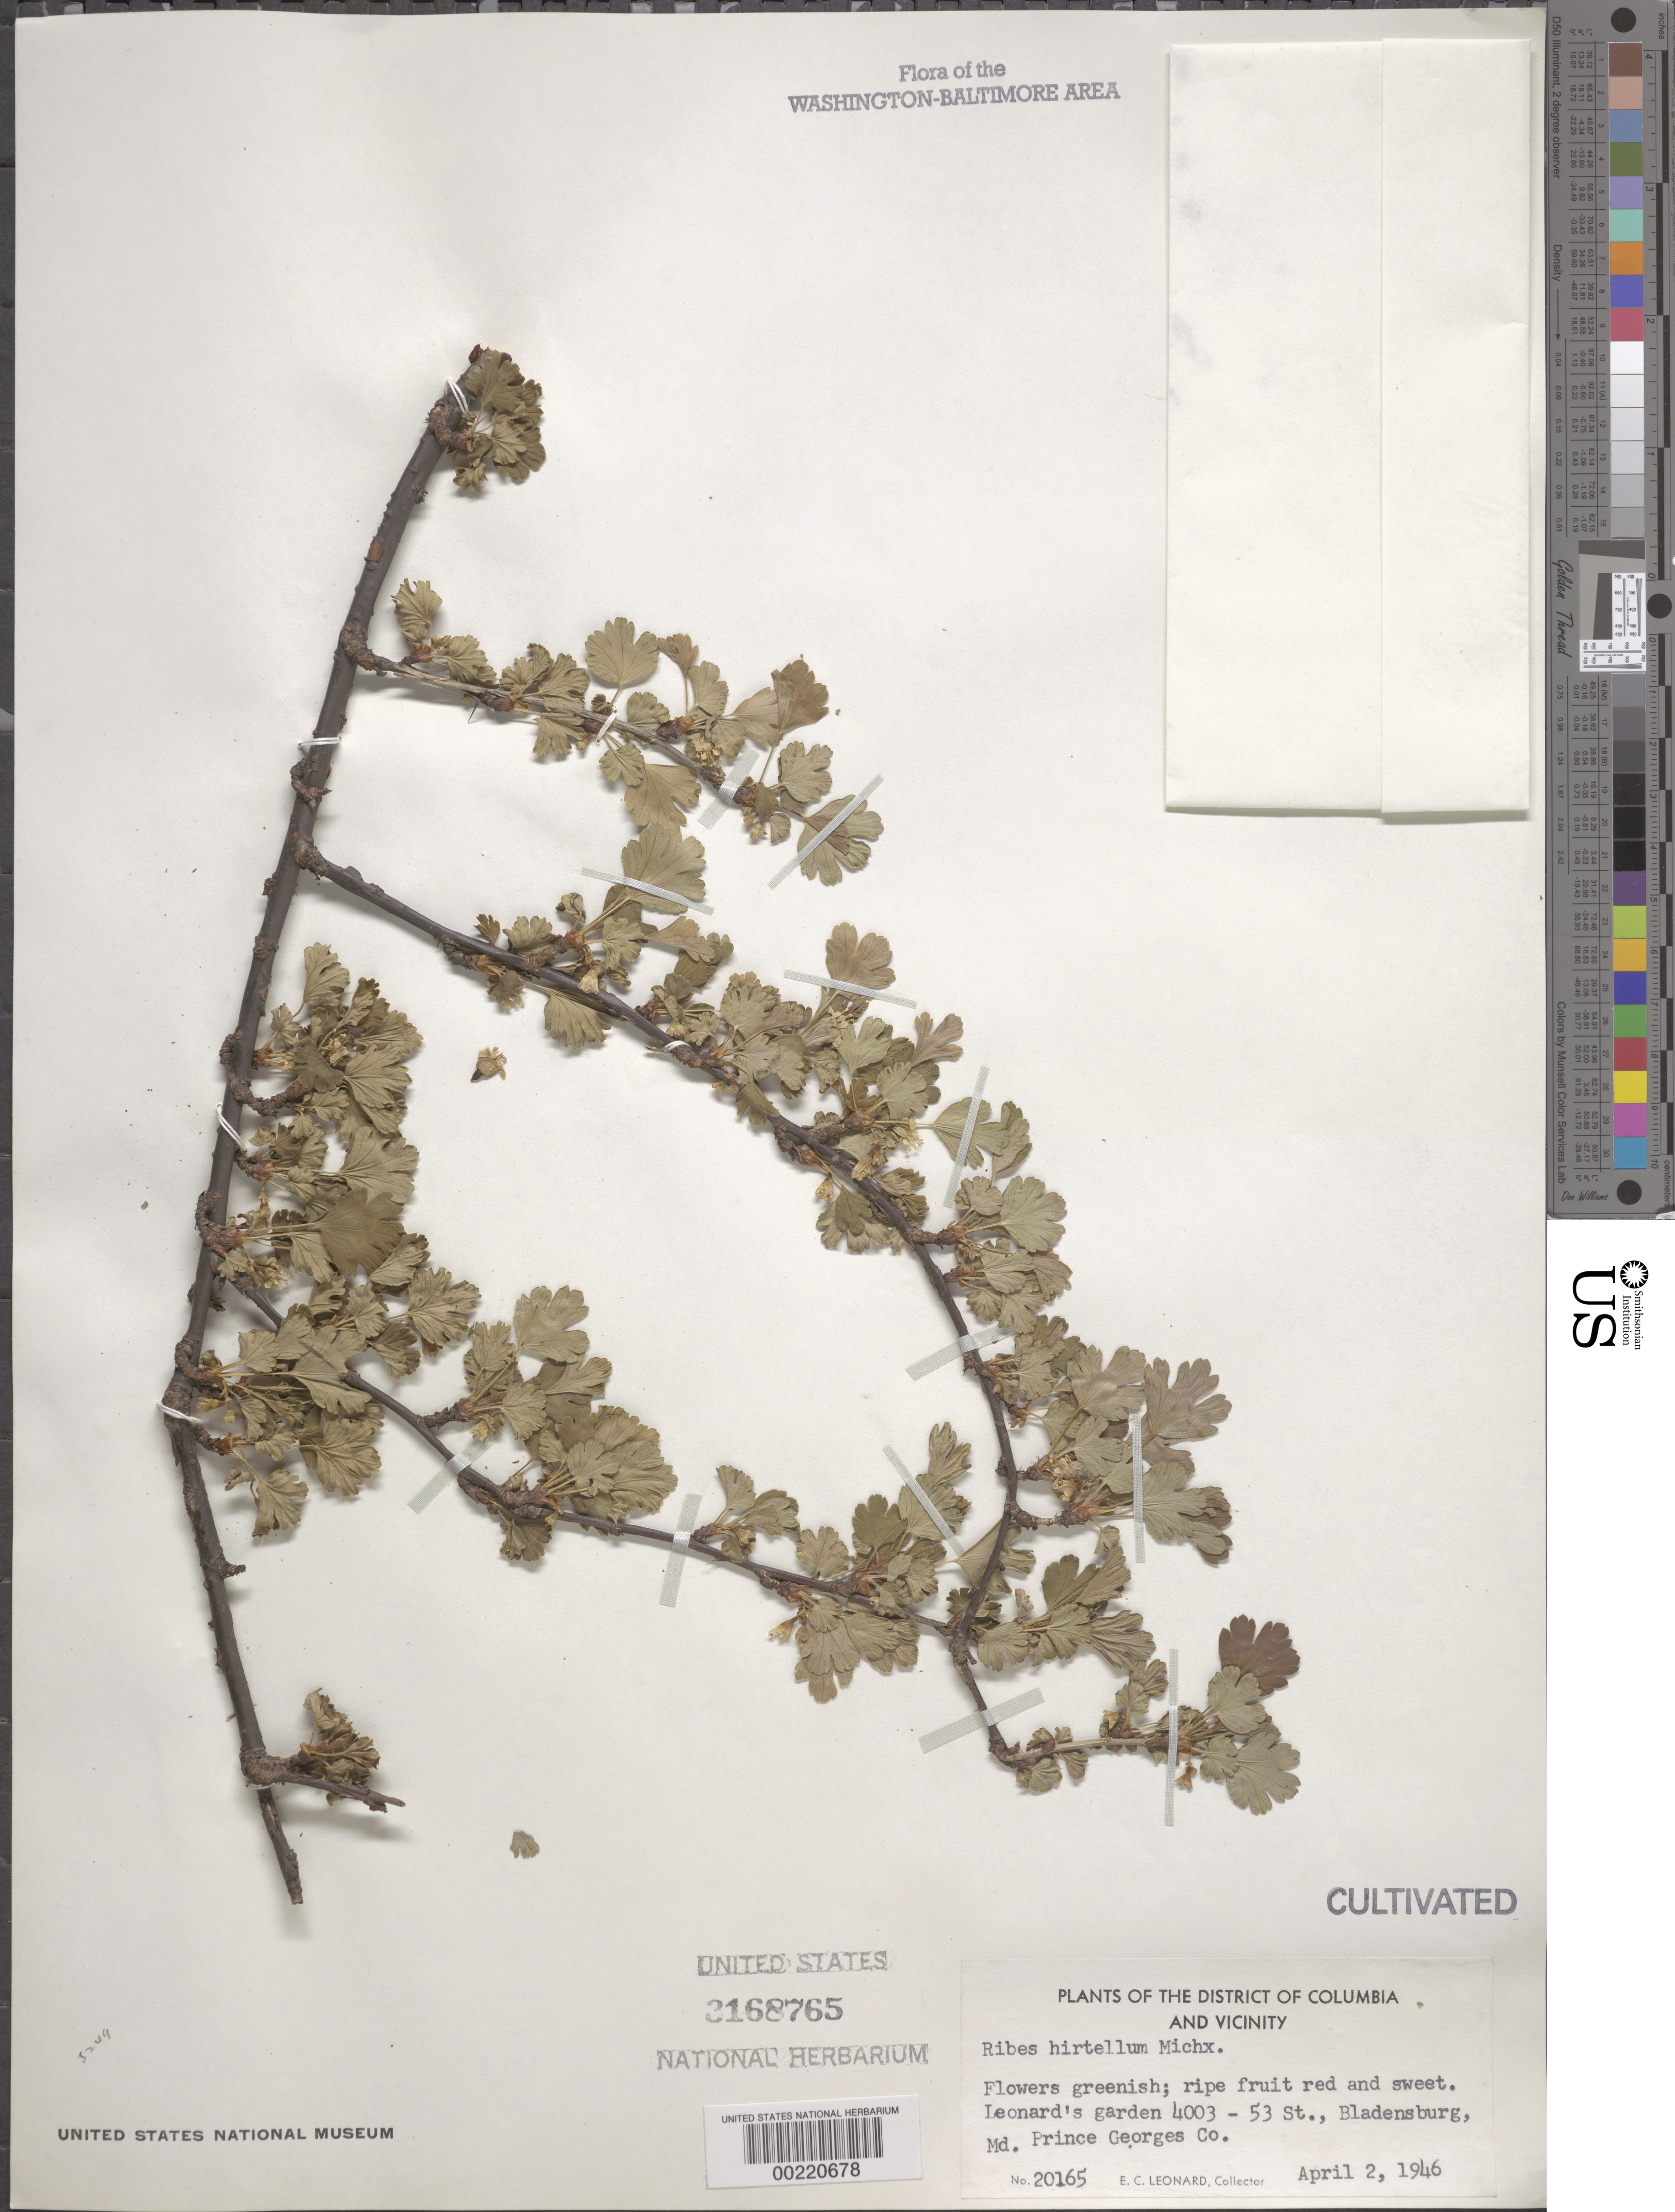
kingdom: Plantae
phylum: Tracheophyta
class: Magnoliopsida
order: Saxifragales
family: Grossulariaceae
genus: Ribes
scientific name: Ribes hirtellum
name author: Michx.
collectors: E. C. Leonard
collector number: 20165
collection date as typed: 02 Apr 1946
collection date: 1946-04-02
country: United States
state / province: Maryland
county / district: Prince George's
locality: Bladensburg, 4003 53rd St, Leonard's Garden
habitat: Garden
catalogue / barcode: US 3168765